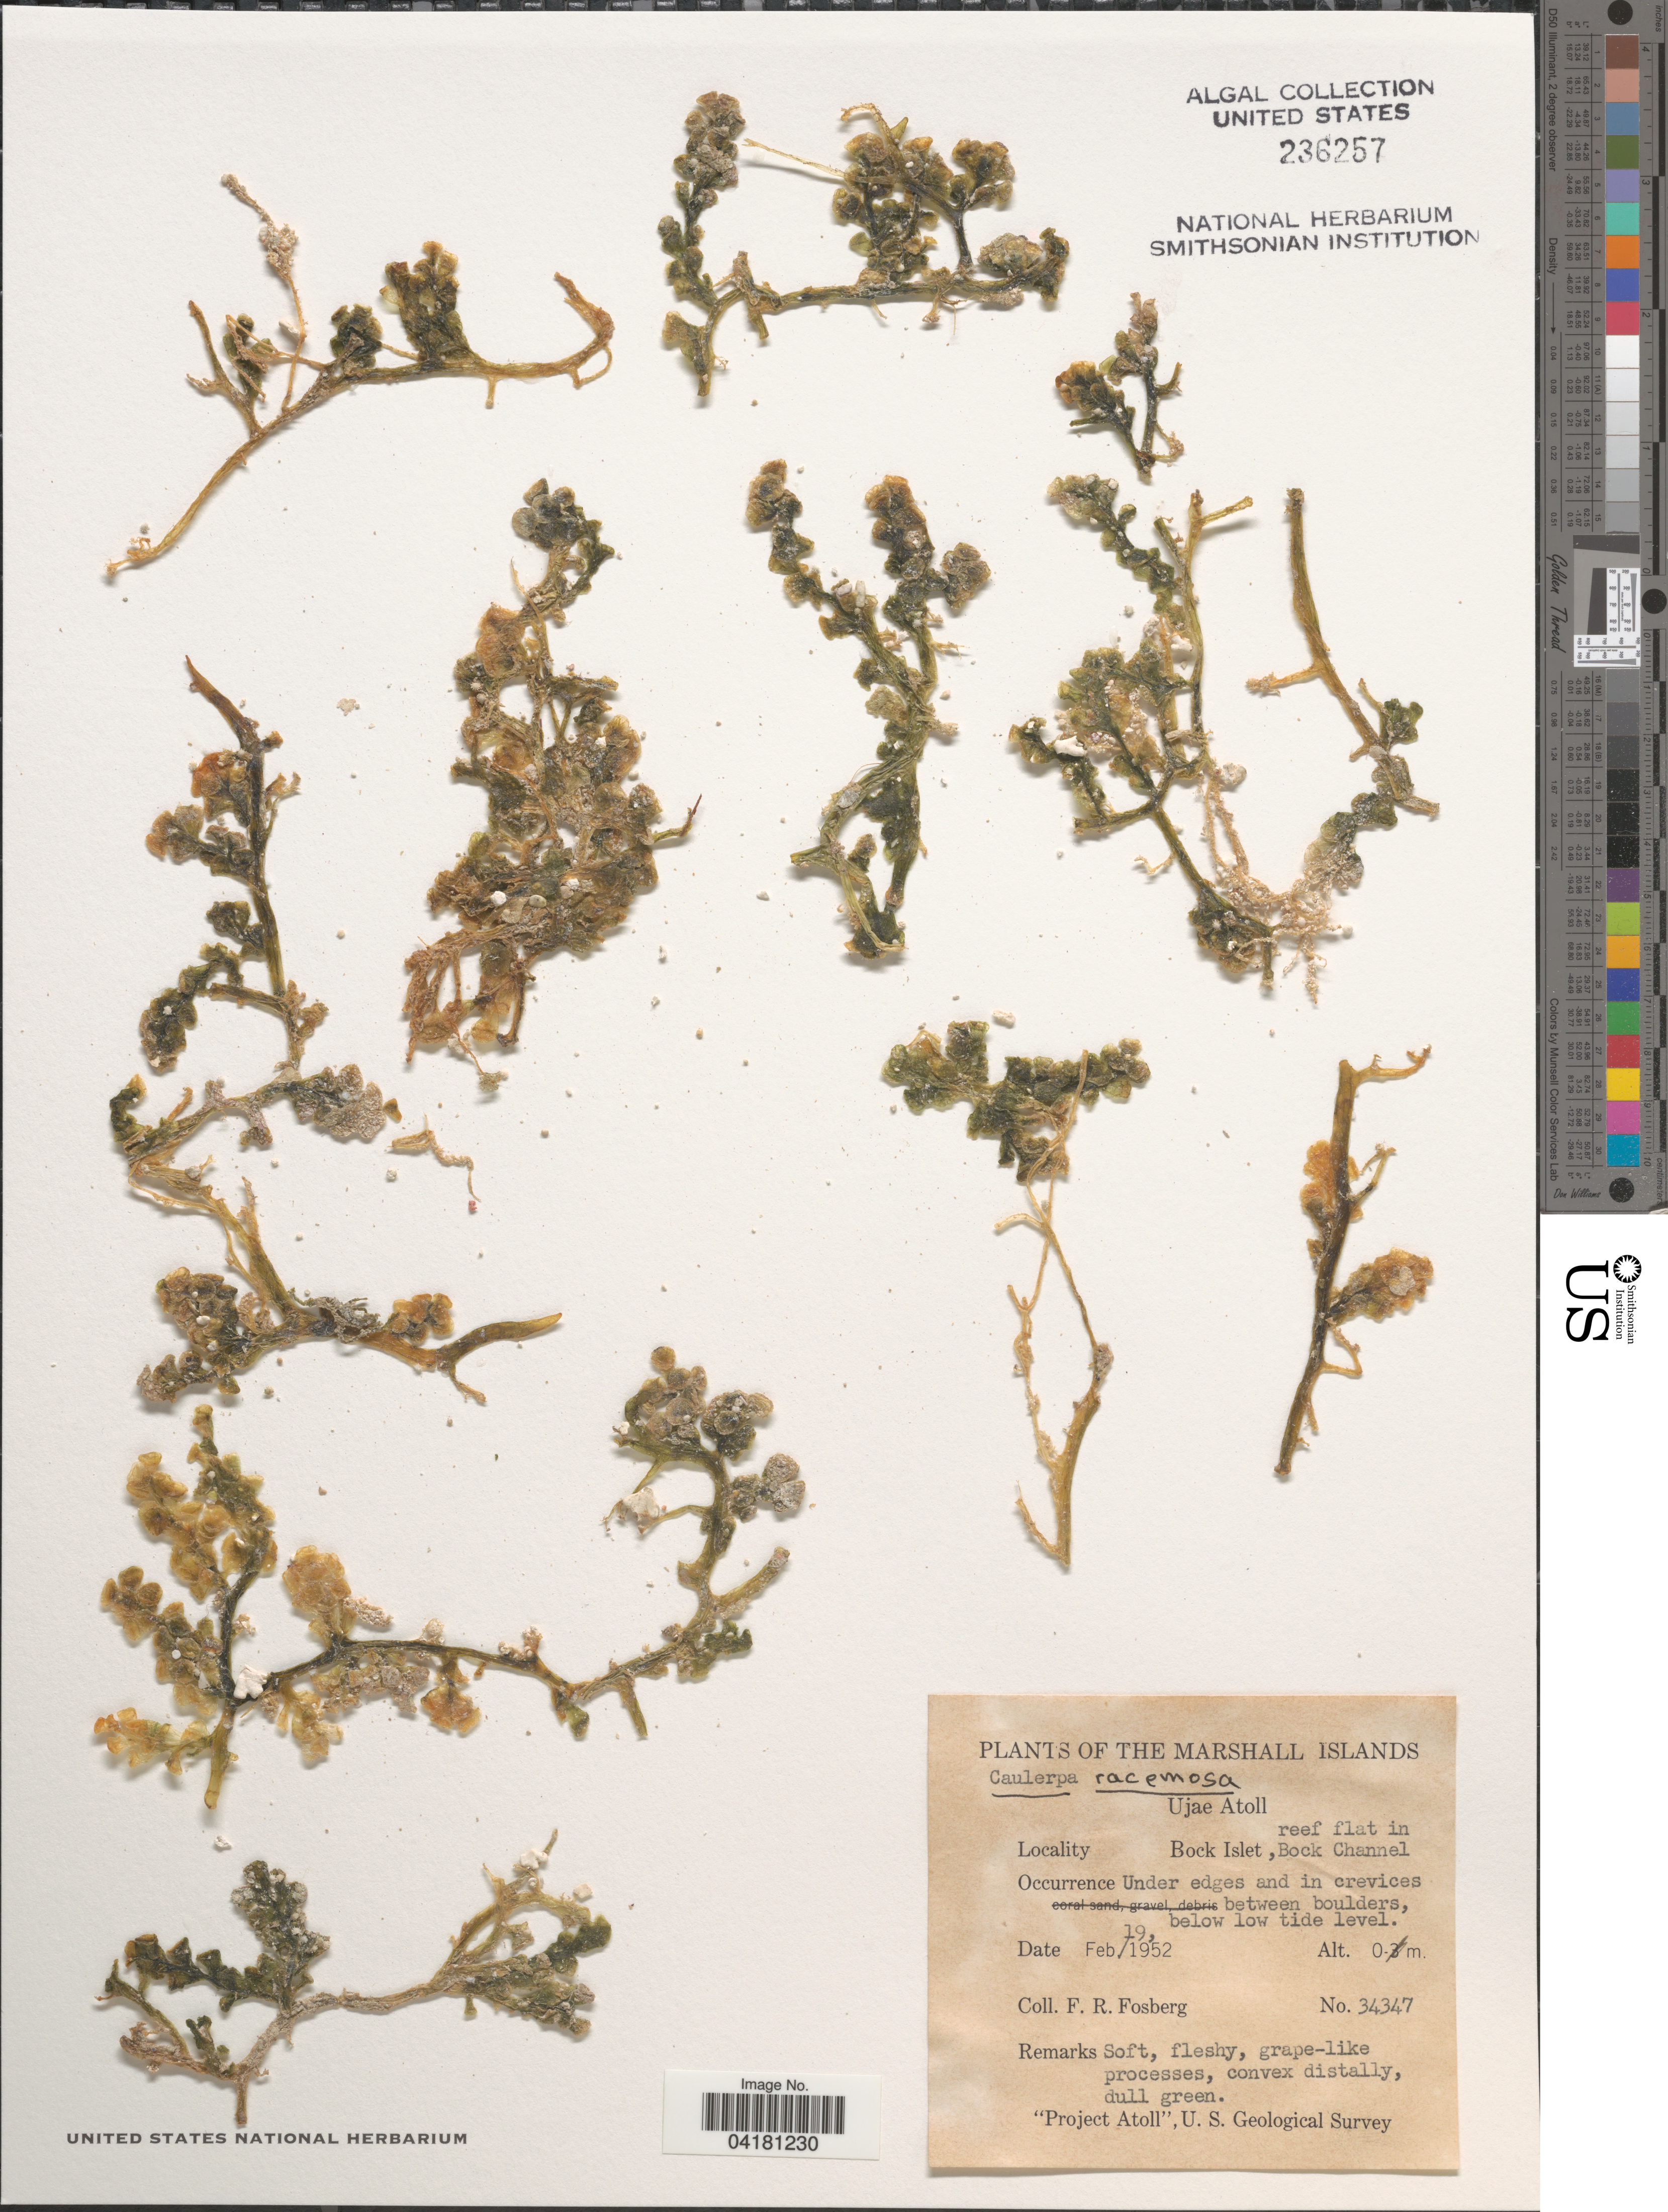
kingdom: Plantae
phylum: Chlorophyta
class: Ulvophyceae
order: Bryopsidales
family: Caulerpaceae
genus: Caulerpa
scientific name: Caulerpa racemosa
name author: (Forssk.) J. Agardh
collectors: F. R. Fosberg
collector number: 34347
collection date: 1952-02-19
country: Marshall Islands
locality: Ujae Atoll. Bock Islet, reef flat in Bock Channel. "Project Atoll", U. S. Geological Survey.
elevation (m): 0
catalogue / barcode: US 236257